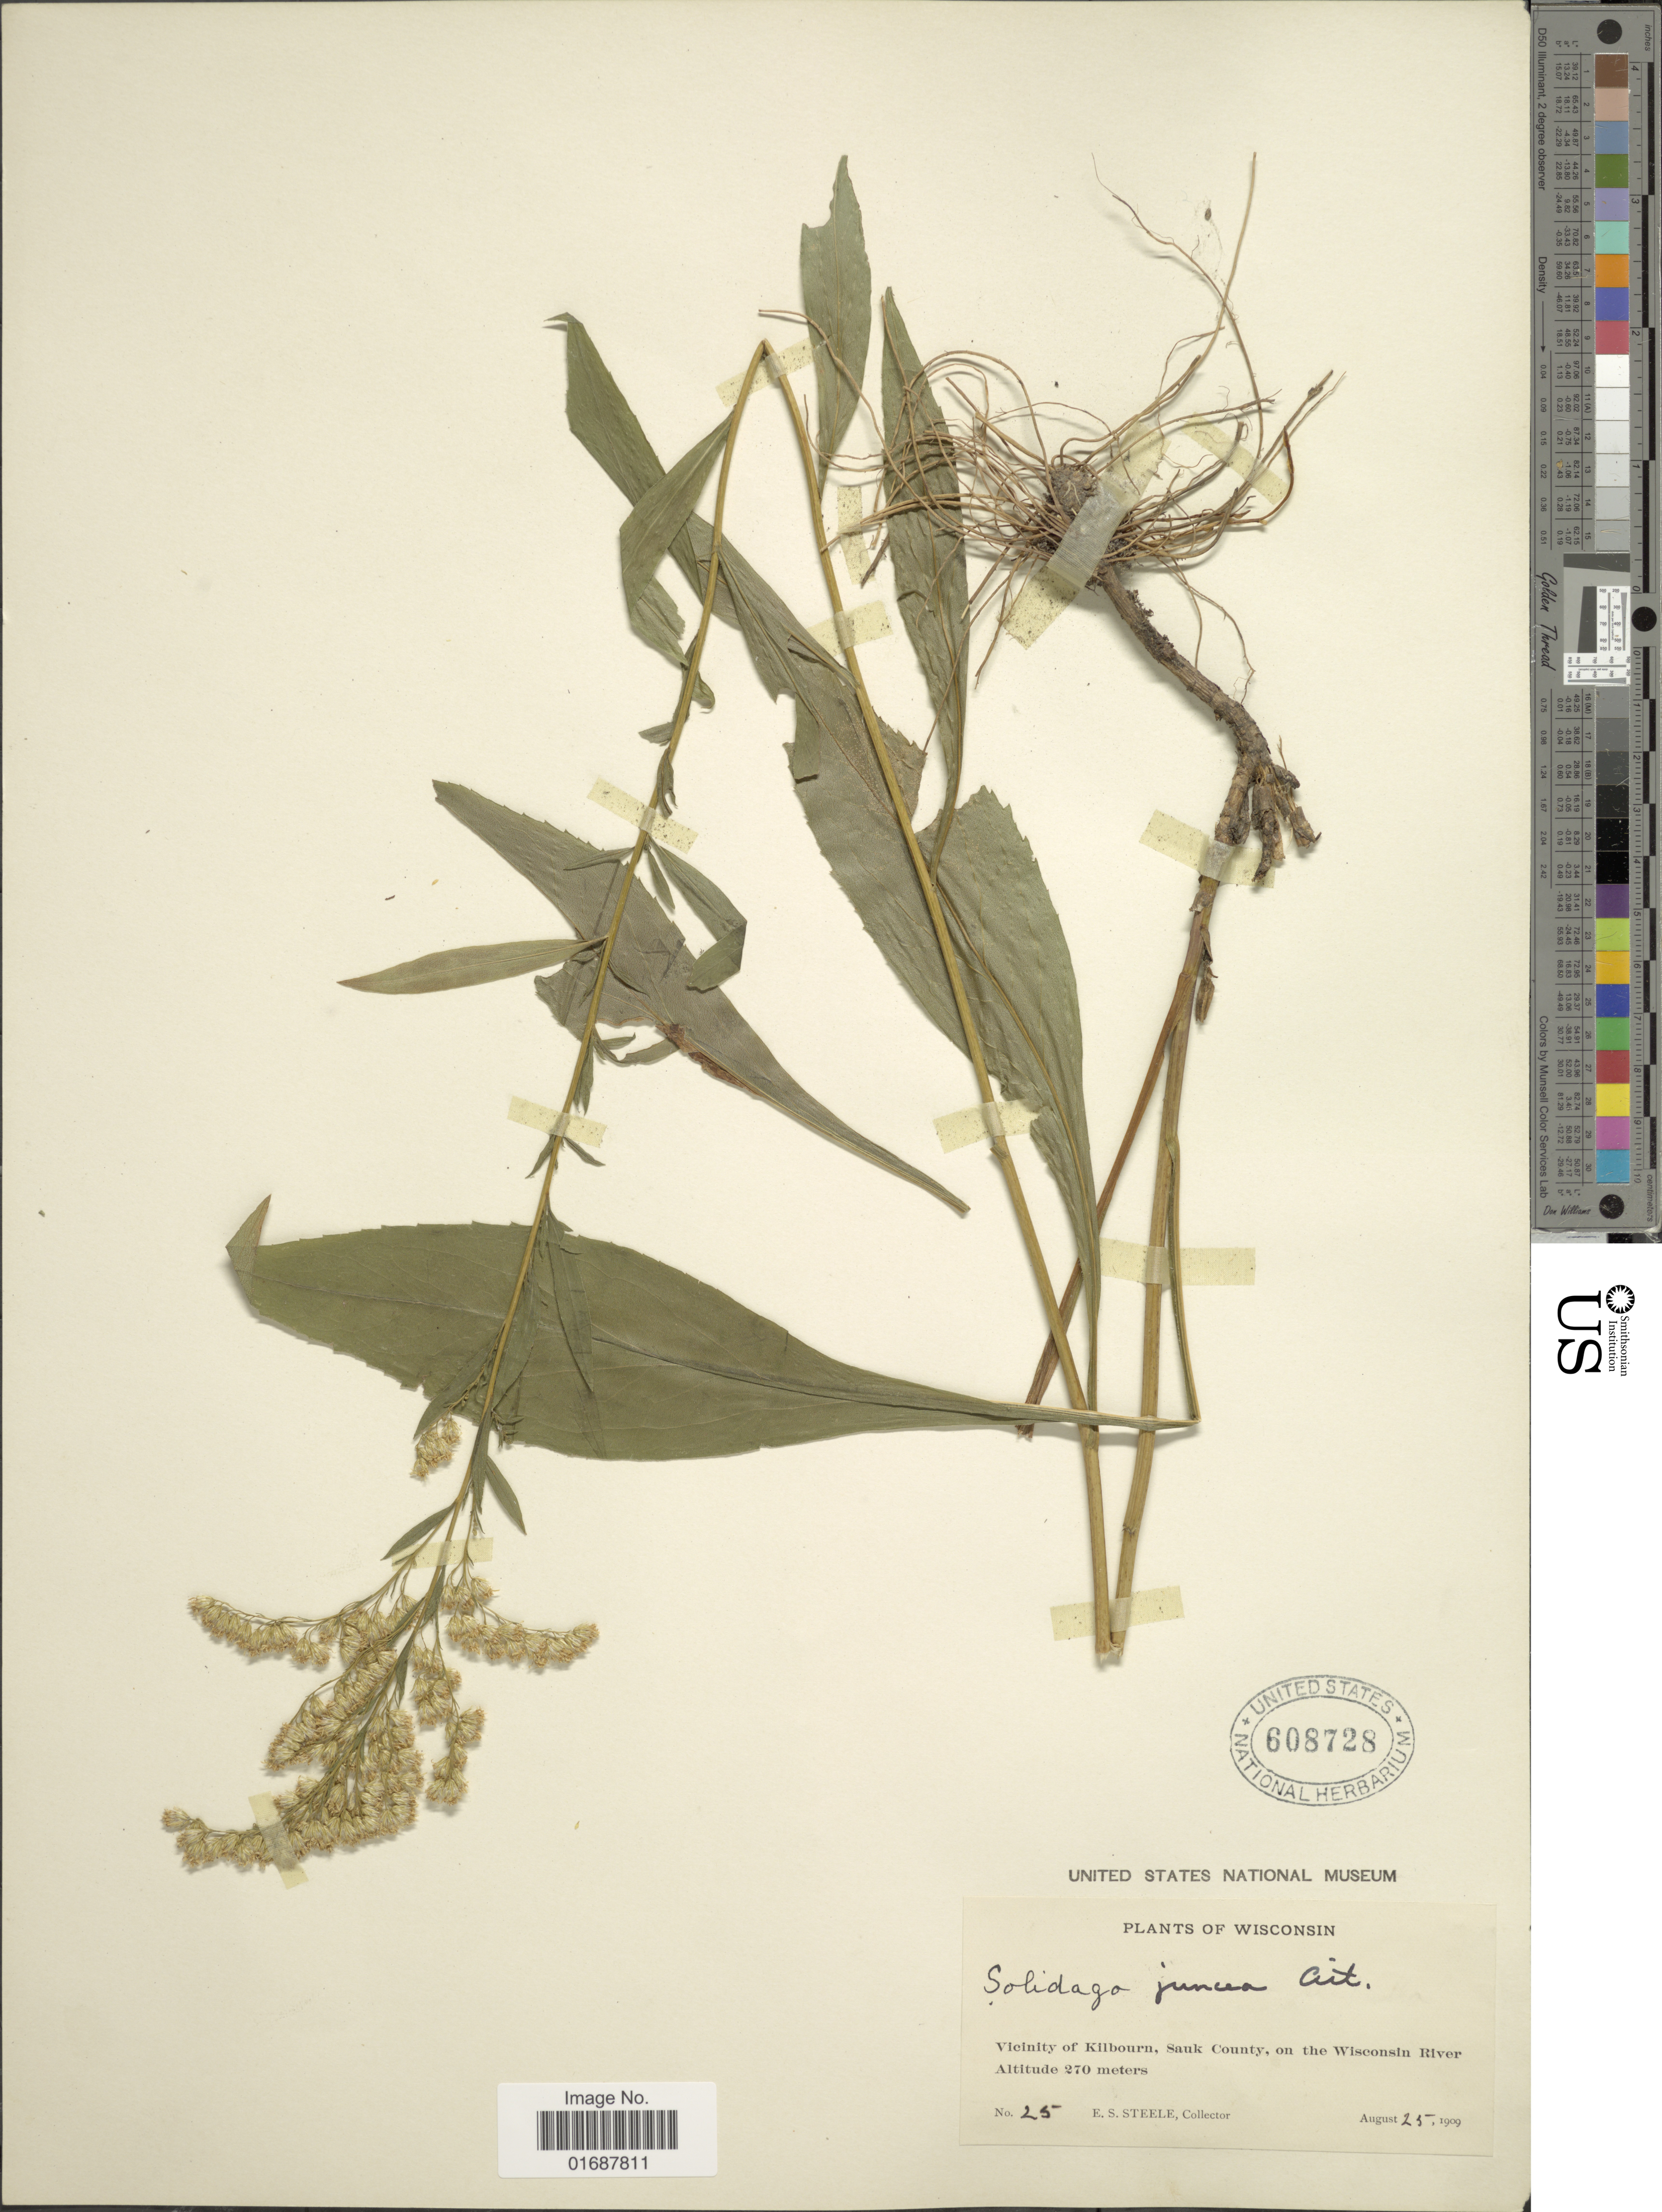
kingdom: Plantae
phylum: Tracheophyta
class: Magnoliopsida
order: Asterales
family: Asteraceae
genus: Solidago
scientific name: Solidago juncea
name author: Aiton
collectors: E. Steele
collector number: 25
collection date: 1909-08-25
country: United States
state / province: Wisconsin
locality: Vicinity of Kilbourn, Sauk County, on the Wisconsin River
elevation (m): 270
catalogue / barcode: US 608728